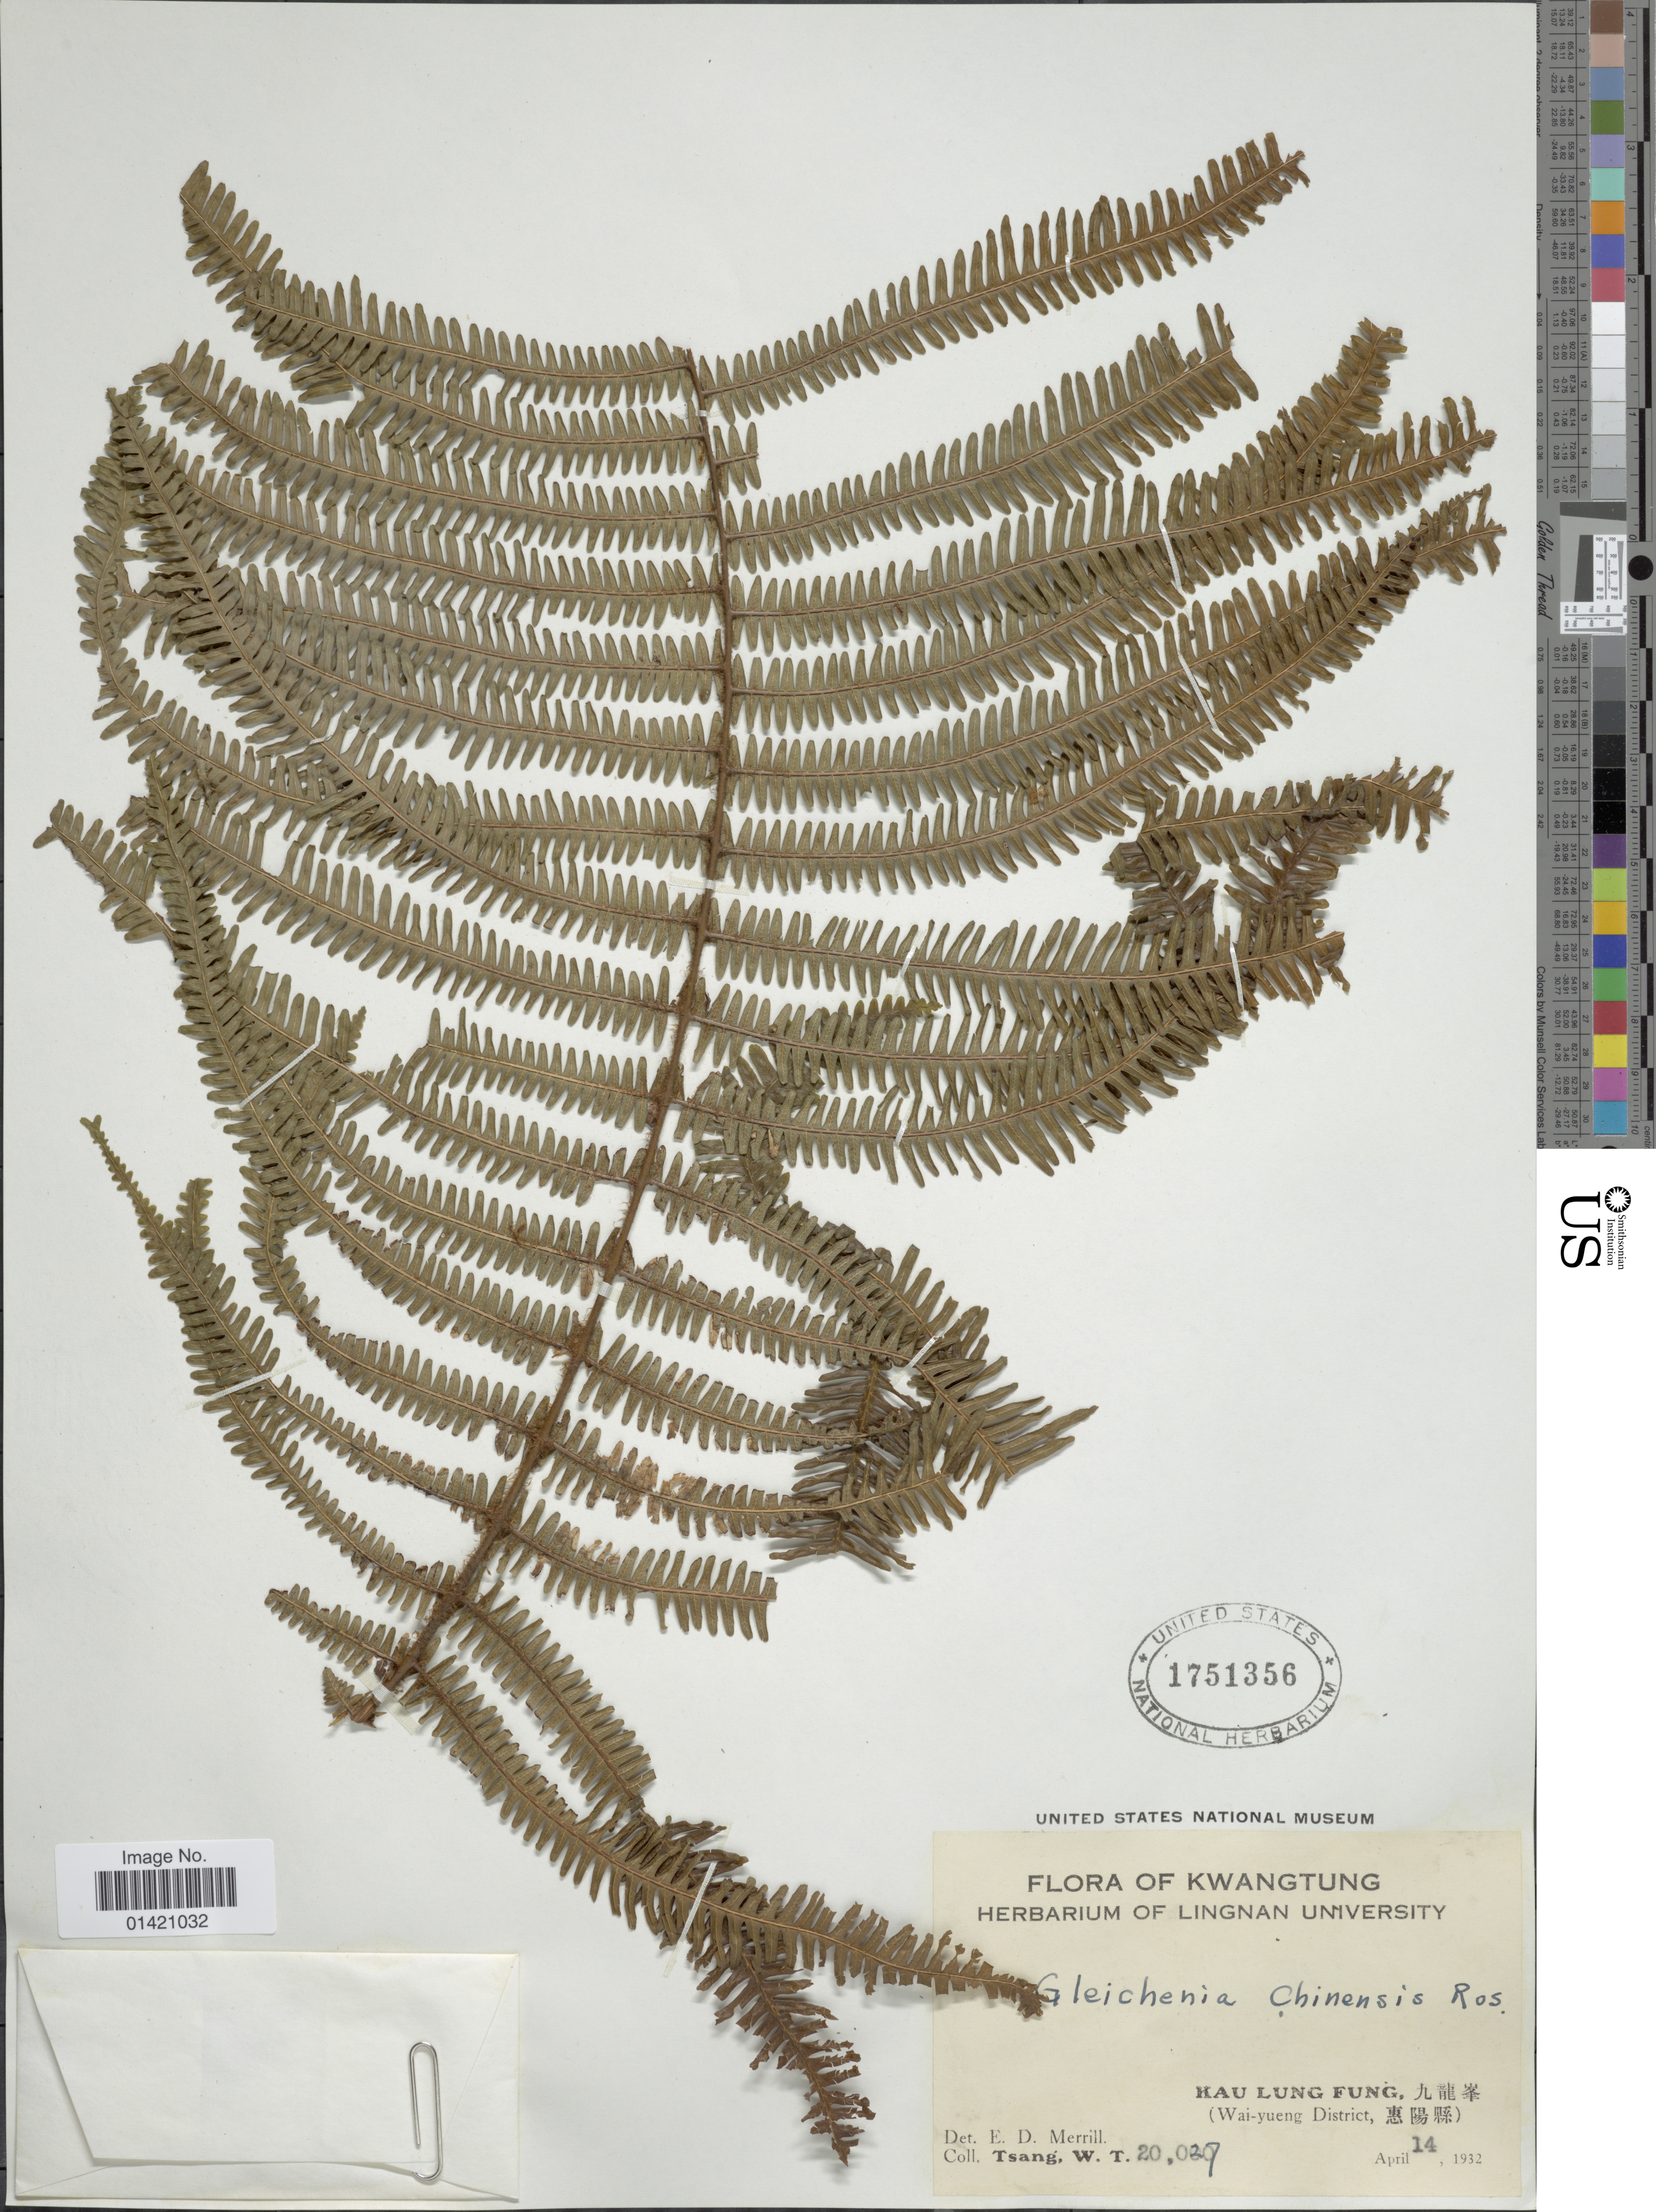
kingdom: Plantae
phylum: Tracheophyta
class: Polypodiopsida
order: Gleicheniales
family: Gleicheniaceae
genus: Diplopterygium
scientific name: Diplopterygium chinense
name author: (Rosenst.) De Vol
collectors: W. T. Tsang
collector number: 20, 27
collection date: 1932-04-14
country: China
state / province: Guangdong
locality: Kau Lung Fung (Wai-yeng District). Kwangtung.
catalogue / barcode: US 1751356